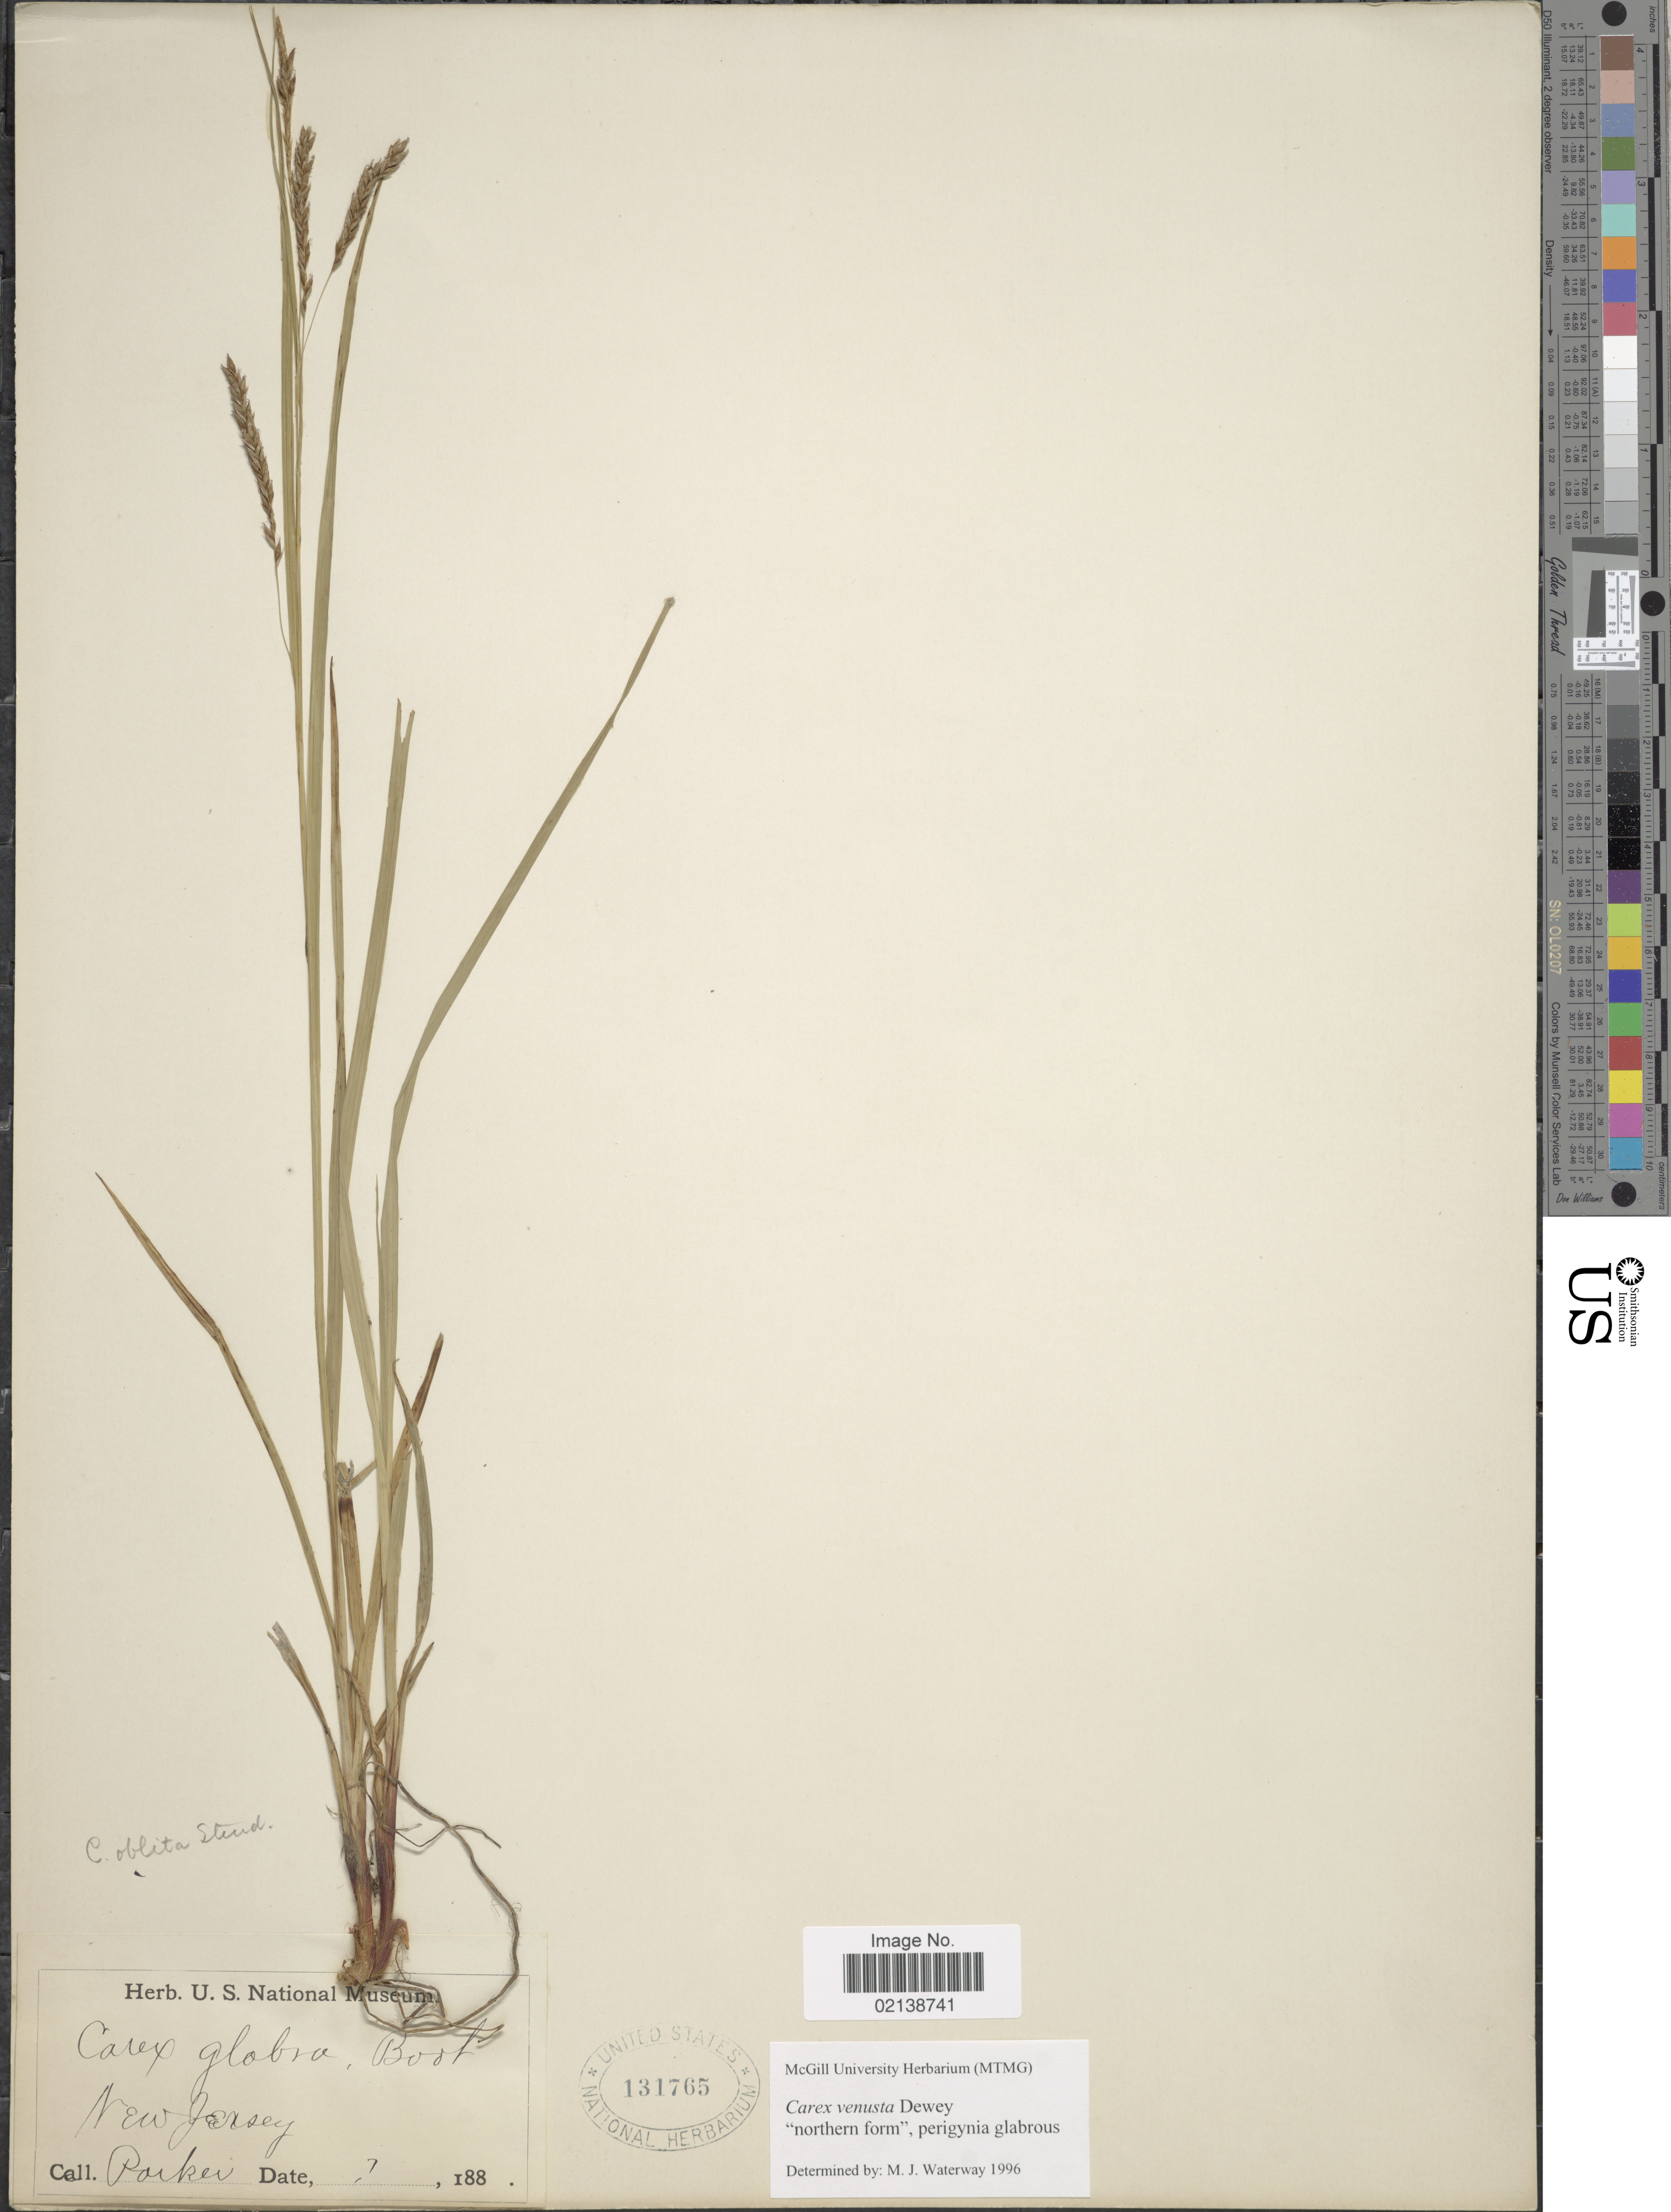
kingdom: Plantae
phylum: Tracheophyta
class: Liliopsida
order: Poales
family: Cyperaceae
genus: Carex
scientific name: Carex venusta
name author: Dewey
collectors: -. Parker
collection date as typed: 188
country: United States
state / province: New Jersey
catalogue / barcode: US 131765